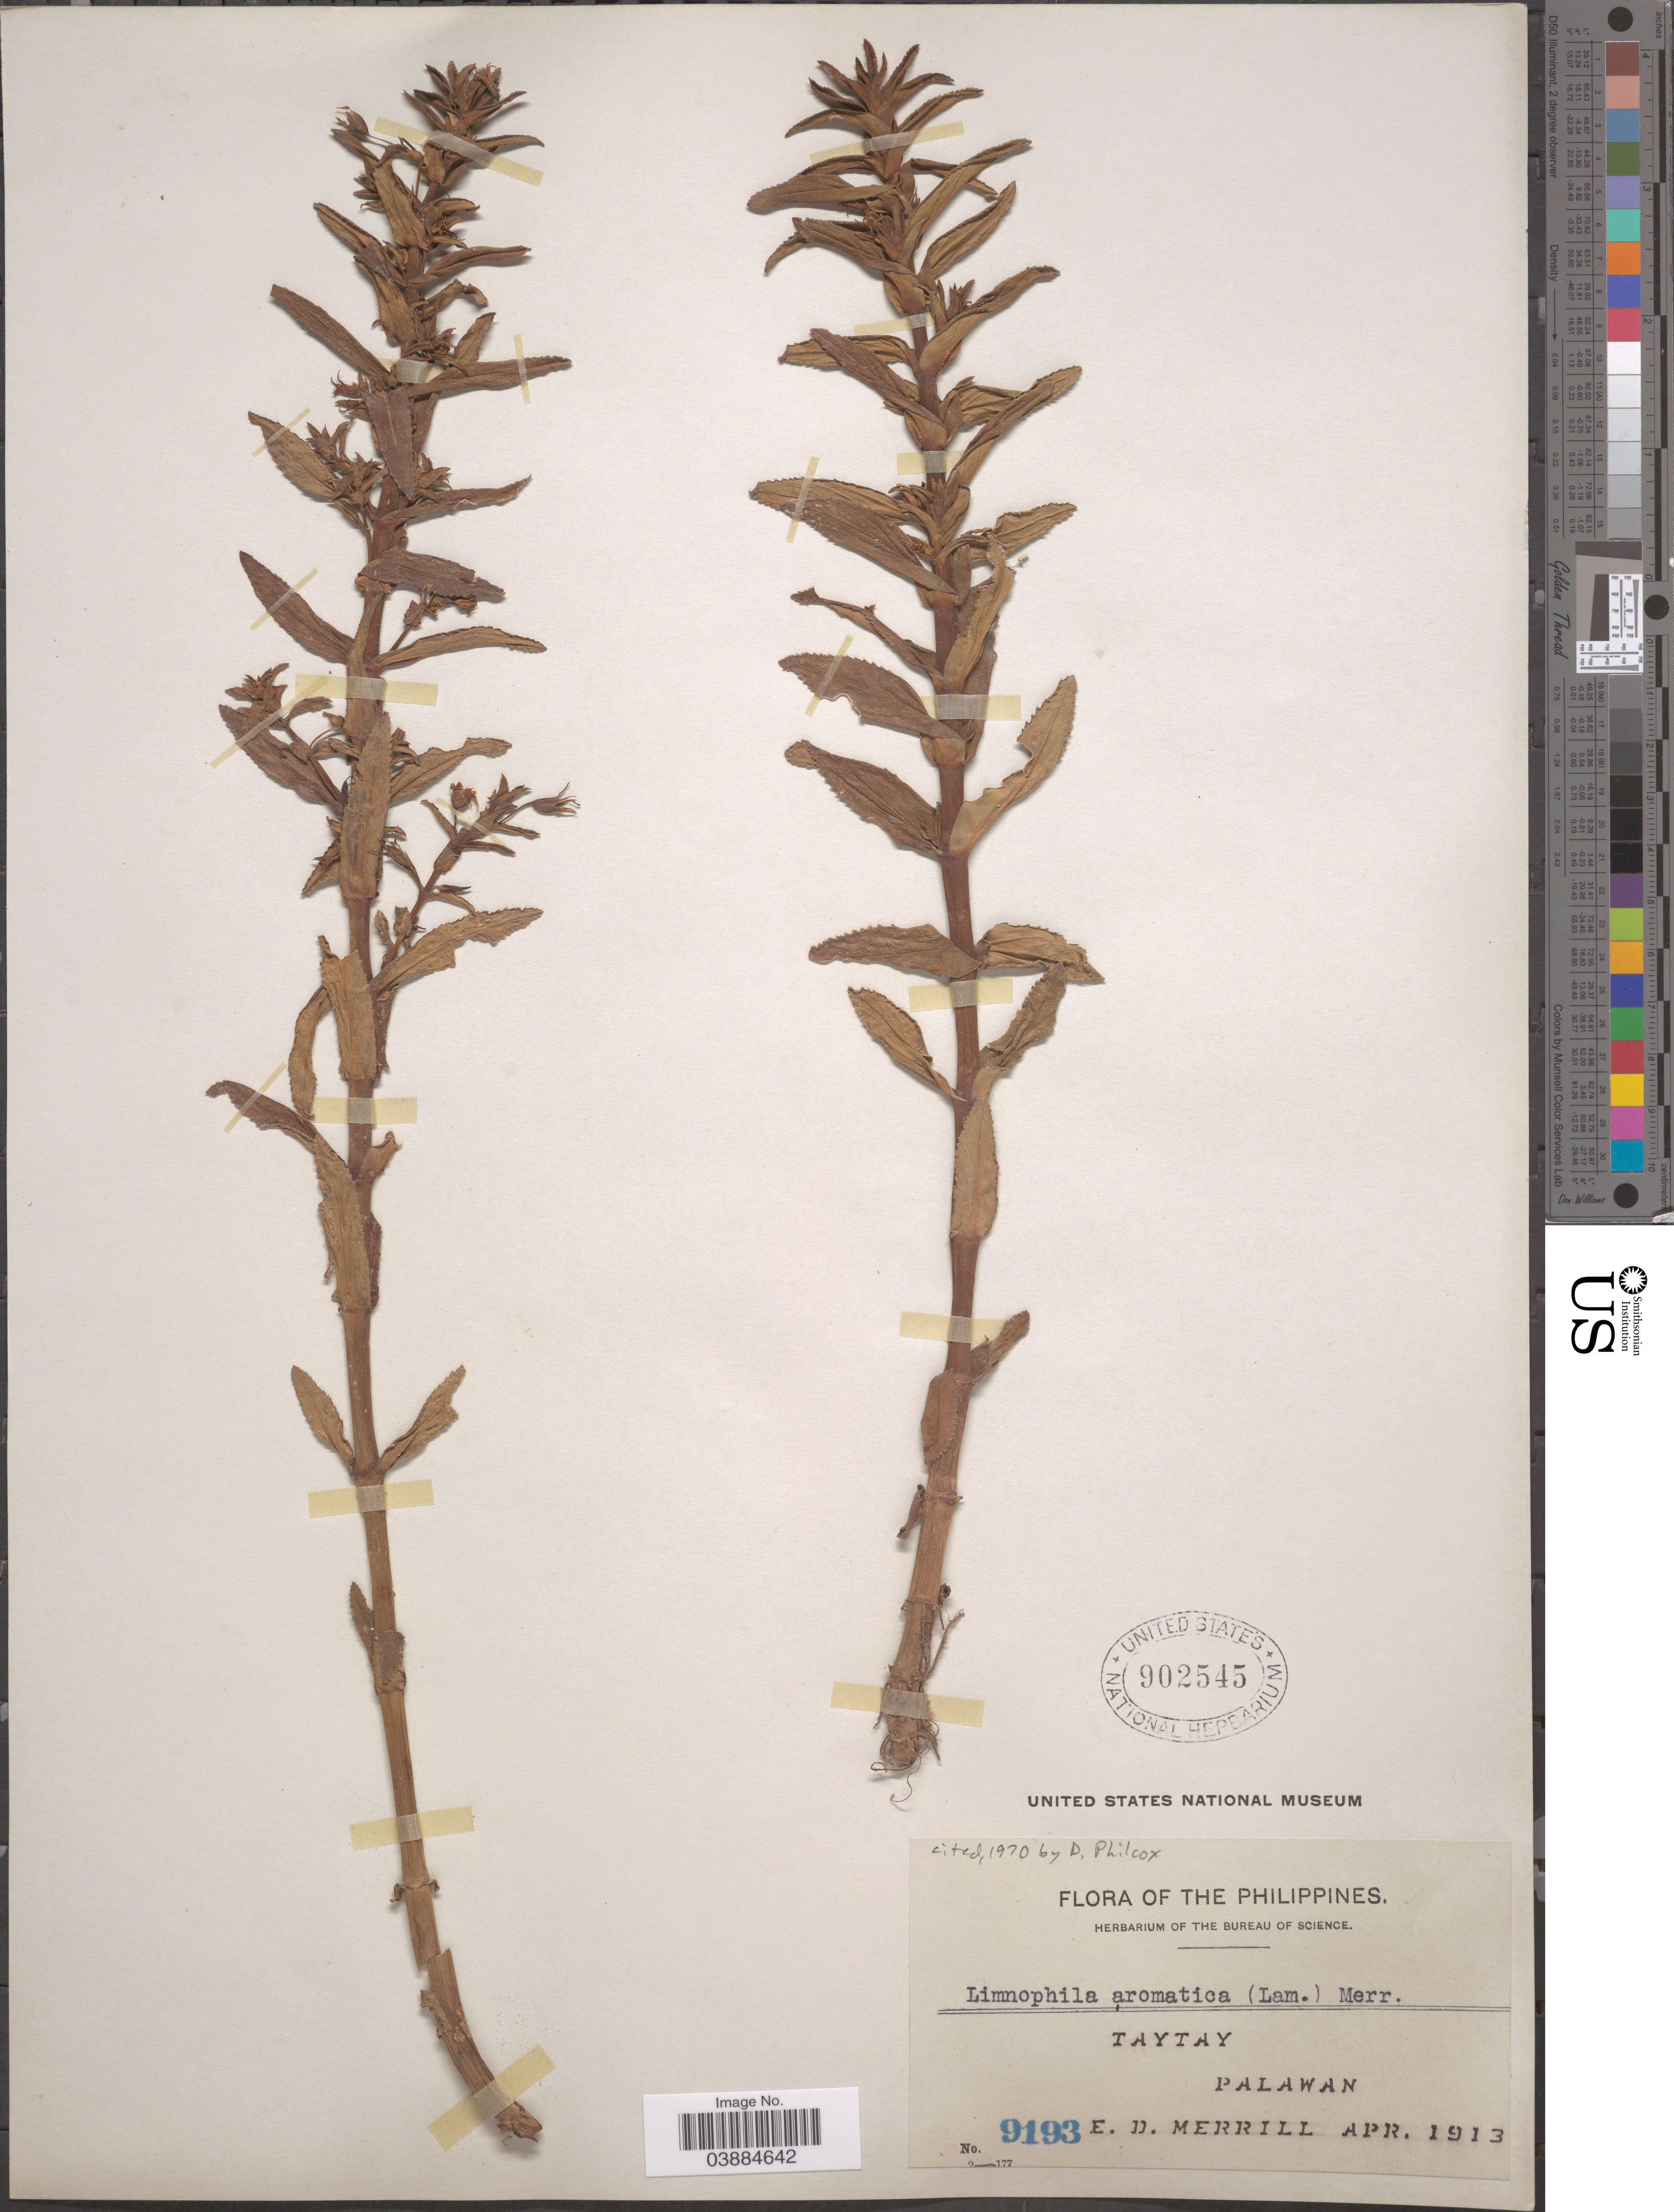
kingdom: Plantae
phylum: Tracheophyta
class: Magnoliopsida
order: Lamiales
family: Plantaginaceae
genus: Limnophila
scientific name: Limnophila aromatica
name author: (Lam.) Merr.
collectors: E. D. Merrill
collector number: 9193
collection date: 1913-04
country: Philippines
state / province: Mimaropa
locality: Taytay. Palawan.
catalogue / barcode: US 902545